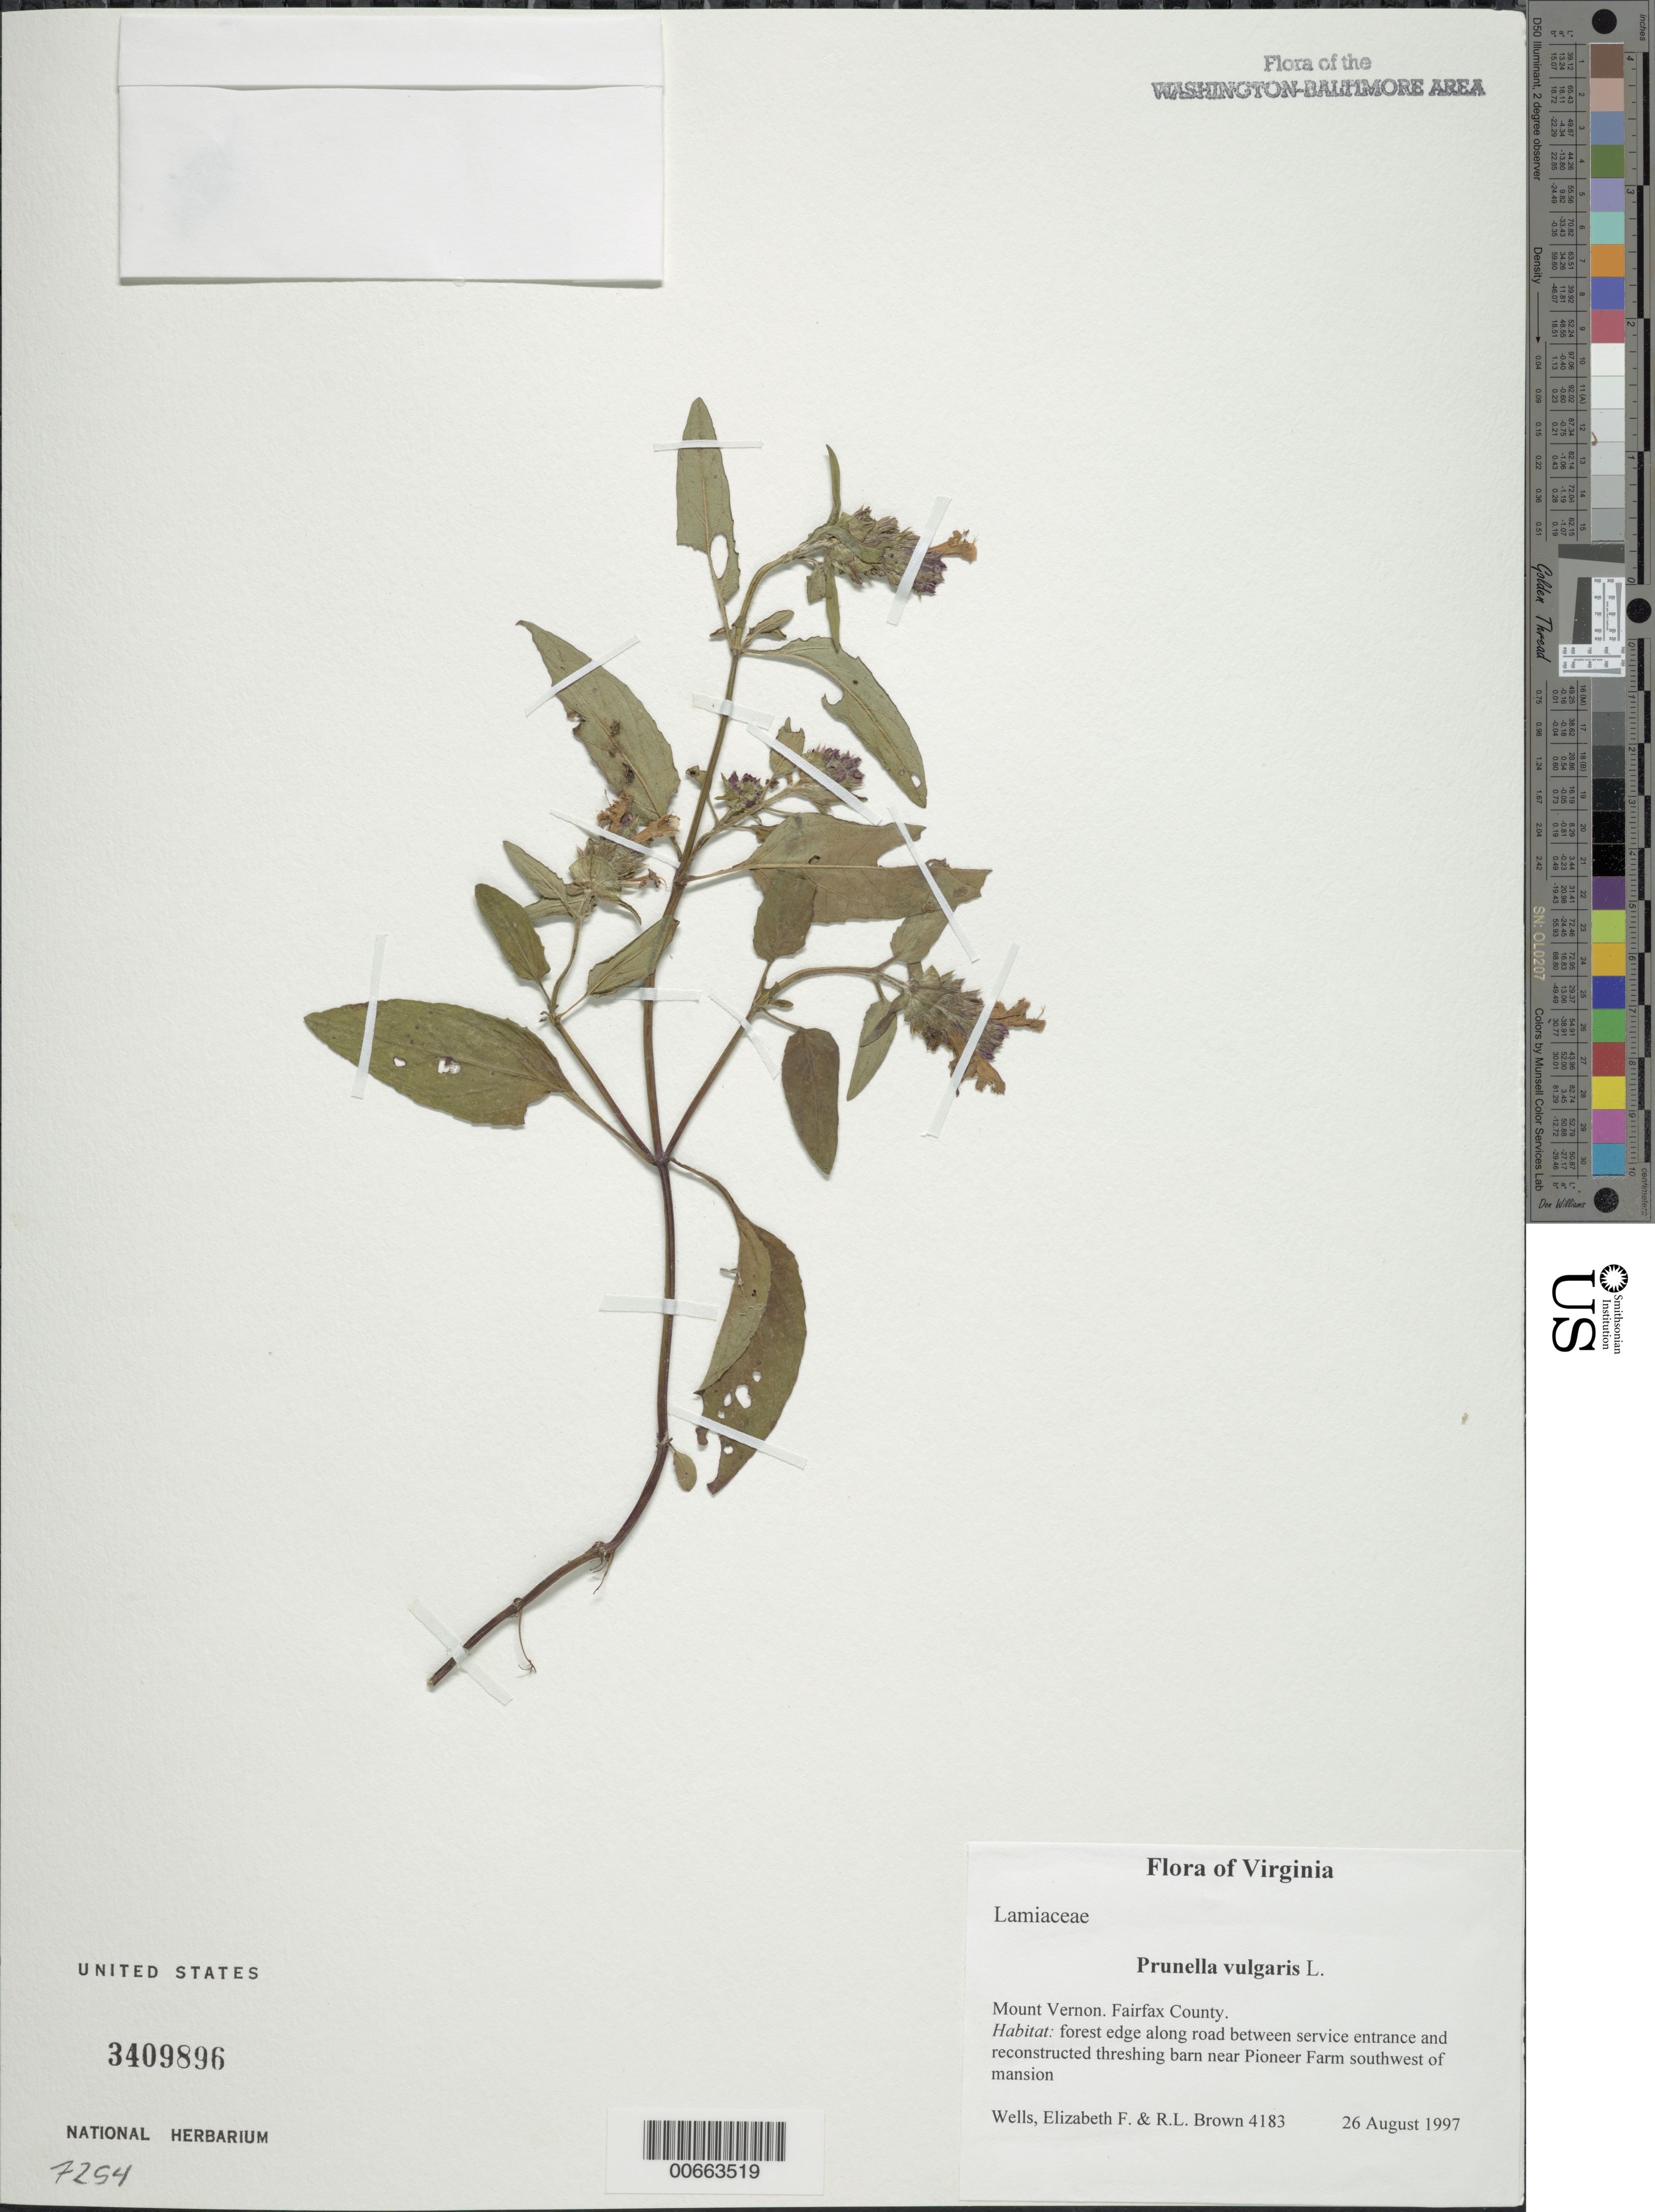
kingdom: Plantae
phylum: Tracheophyta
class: Magnoliopsida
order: Lamiales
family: Lamiaceae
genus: Prunella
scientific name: Prunella vulgaris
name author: L.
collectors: E. F. Wells & R. L. Brown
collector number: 4183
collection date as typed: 26 Aug 1997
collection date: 1997-08-26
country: United States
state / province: Virginia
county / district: Fairfax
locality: Mount Vernon. Between service entrance and reconstructed threshing barn near Pioneer Farm southwest of mansion.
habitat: Forest edge along road.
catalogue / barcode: US 3409896